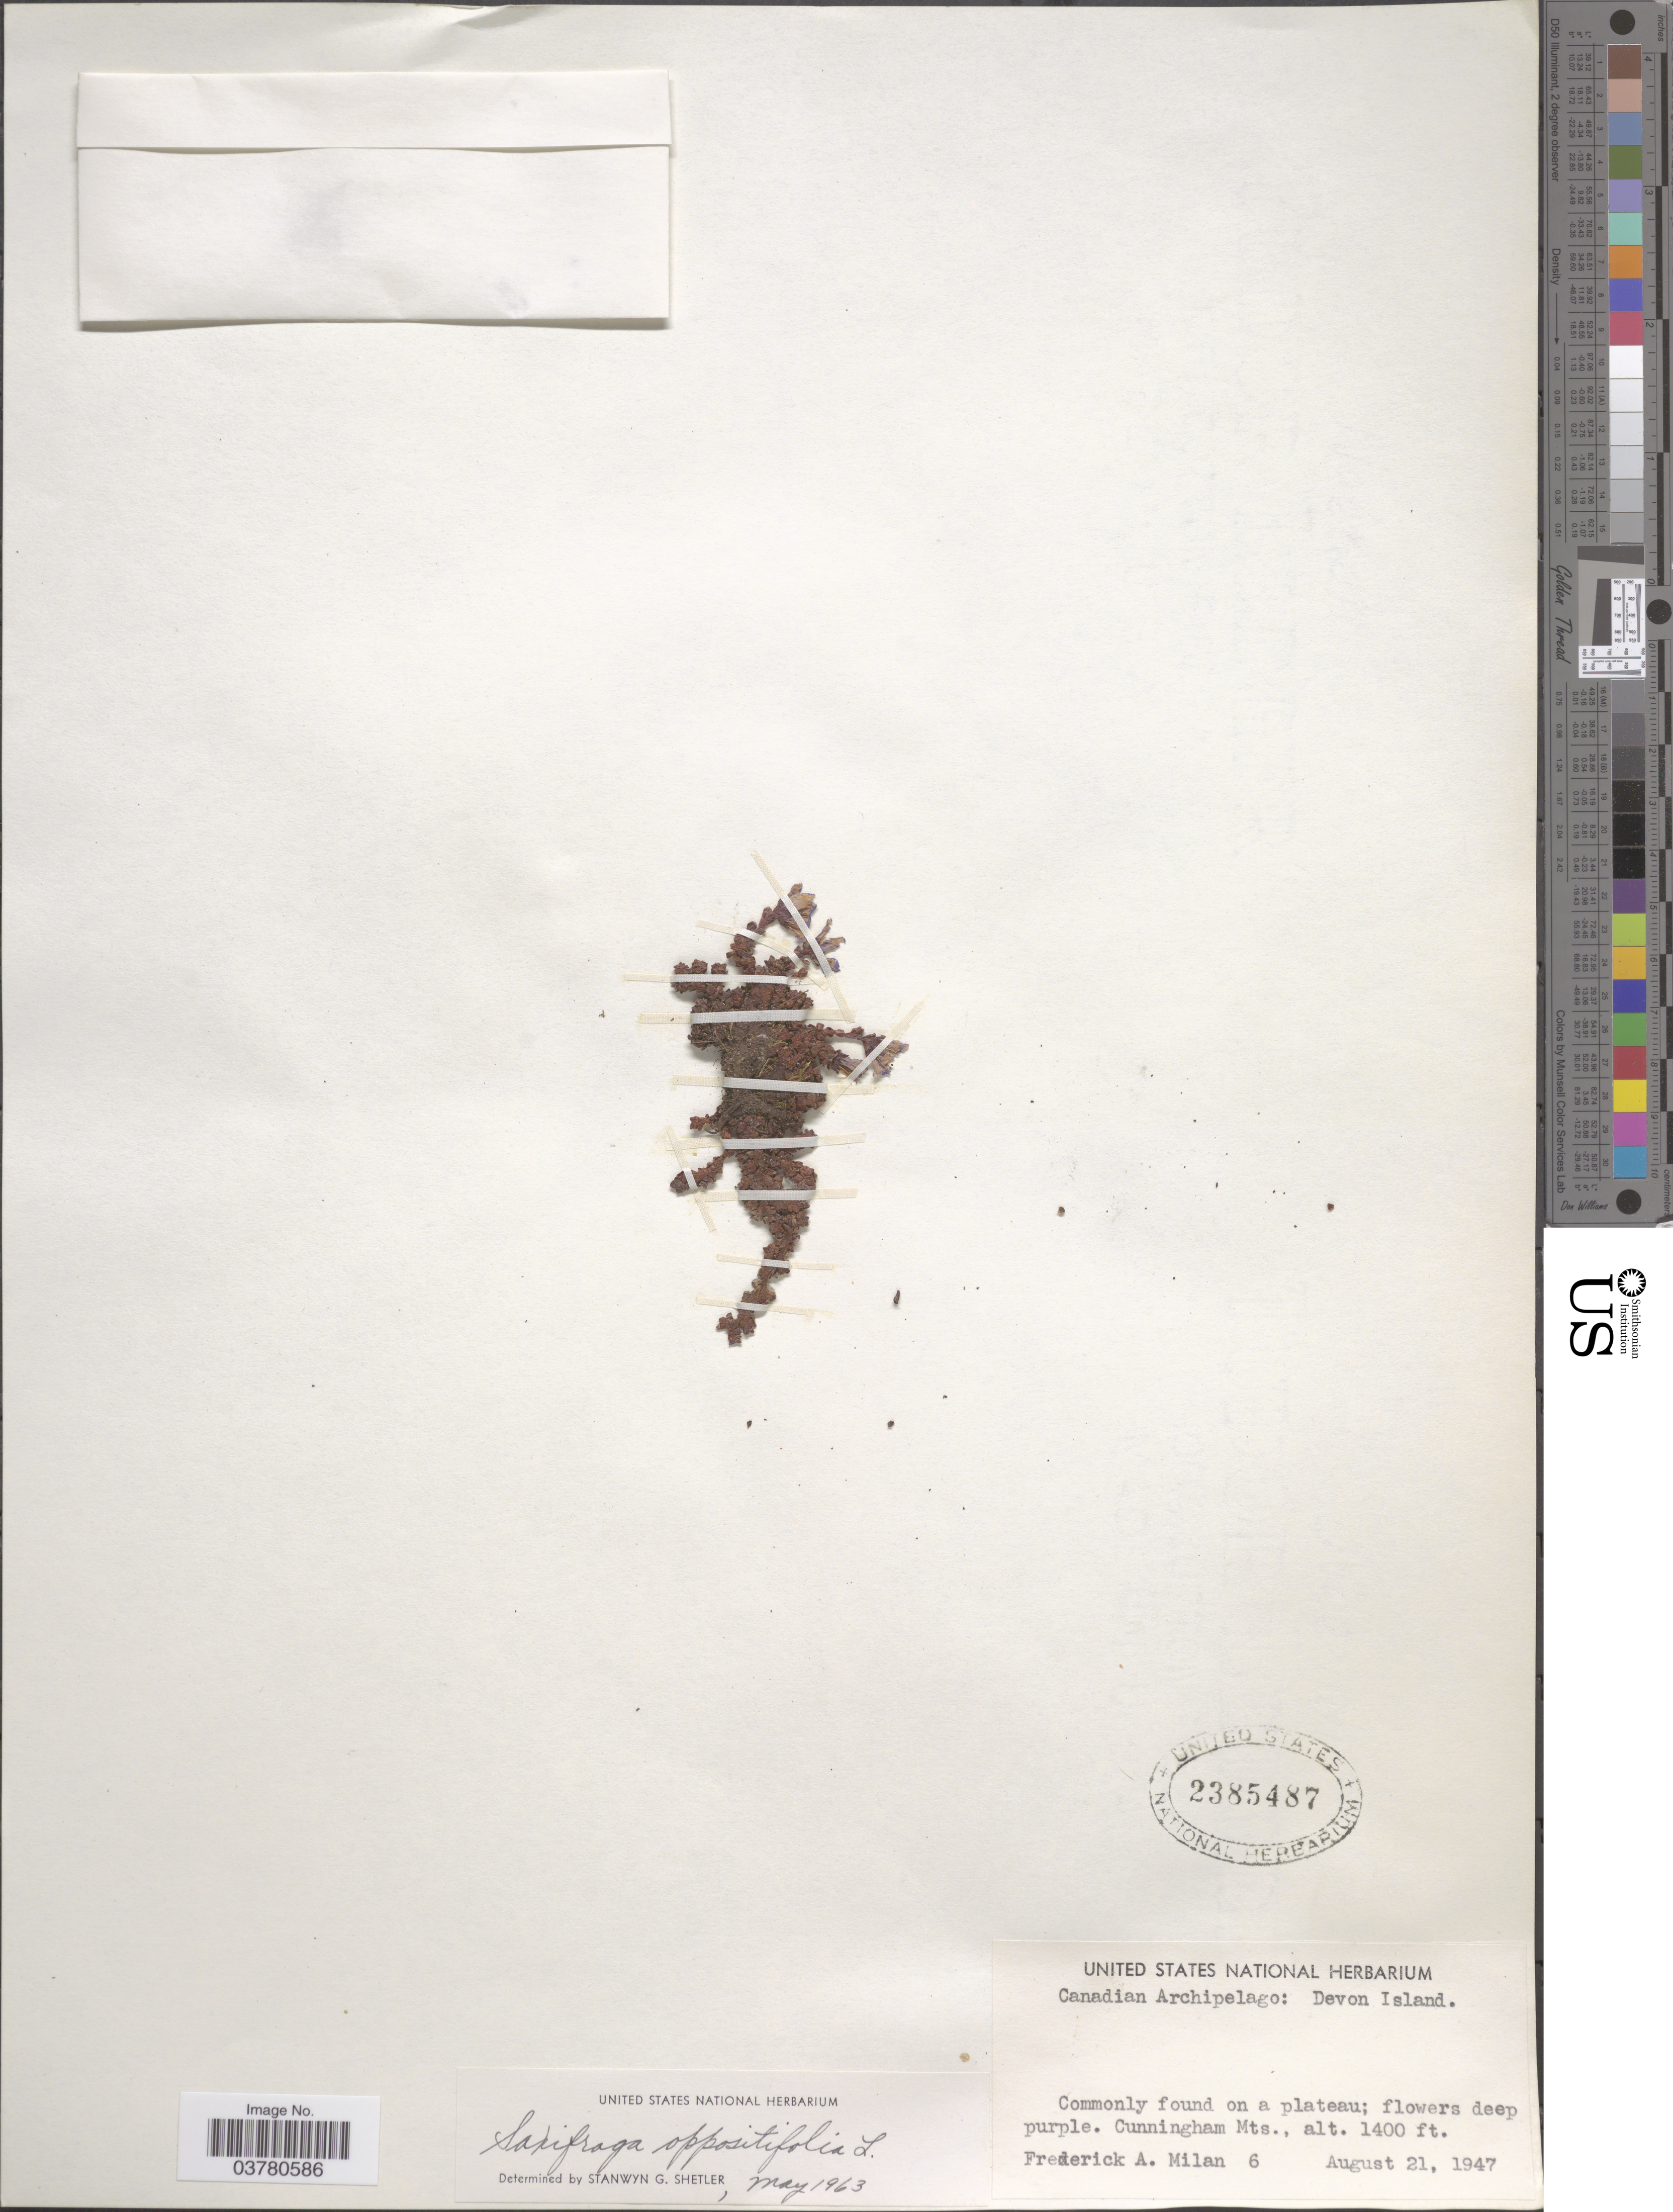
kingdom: Plantae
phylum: Tracheophyta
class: Magnoliopsida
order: Saxifragales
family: Saxifragaceae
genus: Saxifraga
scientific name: Saxifraga oppositifolia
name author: L.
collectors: F. Milan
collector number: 6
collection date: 1947-08-21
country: Canada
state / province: Nunavut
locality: Canadian Archipelago: Devon Island. On a plateau. Cunningham Mts.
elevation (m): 427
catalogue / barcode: US 2385487